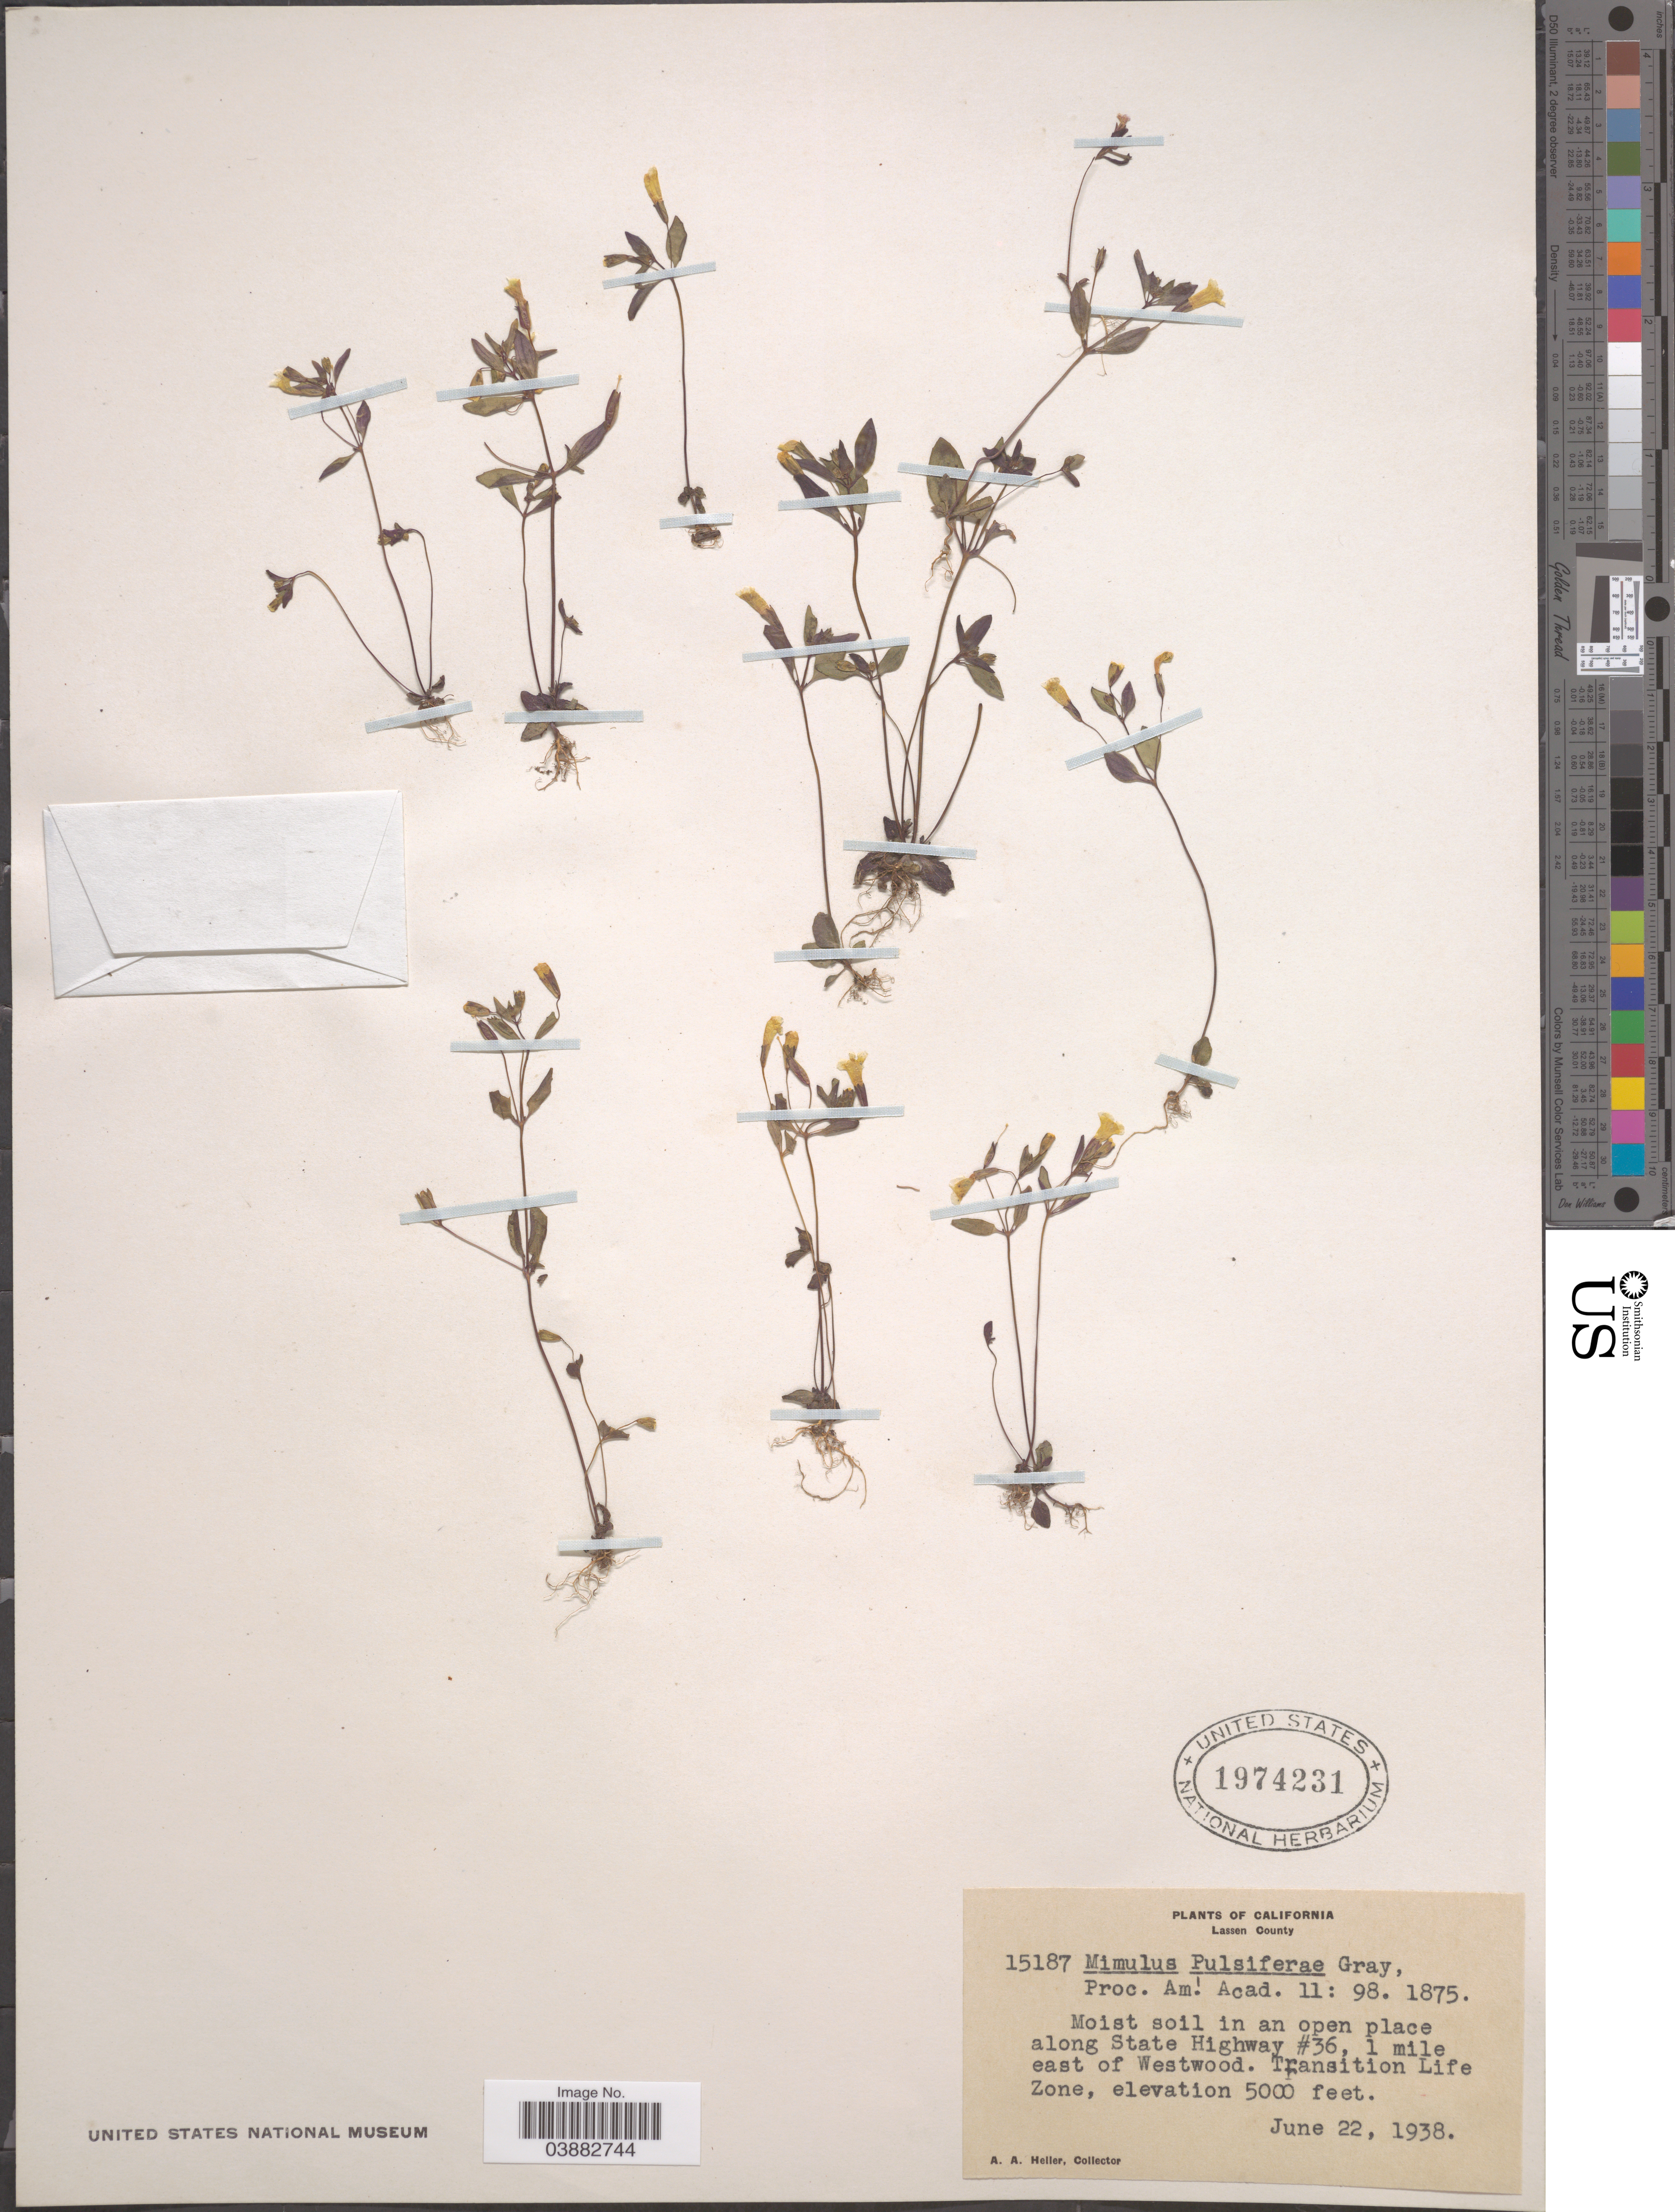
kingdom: Plantae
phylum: Tracheophyta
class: Magnoliopsida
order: Lamiales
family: Phrymaceae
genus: Mimulus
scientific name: Mimulus pulsiferae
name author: A. Gray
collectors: A. A. Heller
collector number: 15187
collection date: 1938-06-22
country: United States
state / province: California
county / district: Lassen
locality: Lassen County. Moist soil in an open place along State Highway #36, 1 mile east of Westwood. Transition Life Zone.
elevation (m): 1524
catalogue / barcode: US 1974231